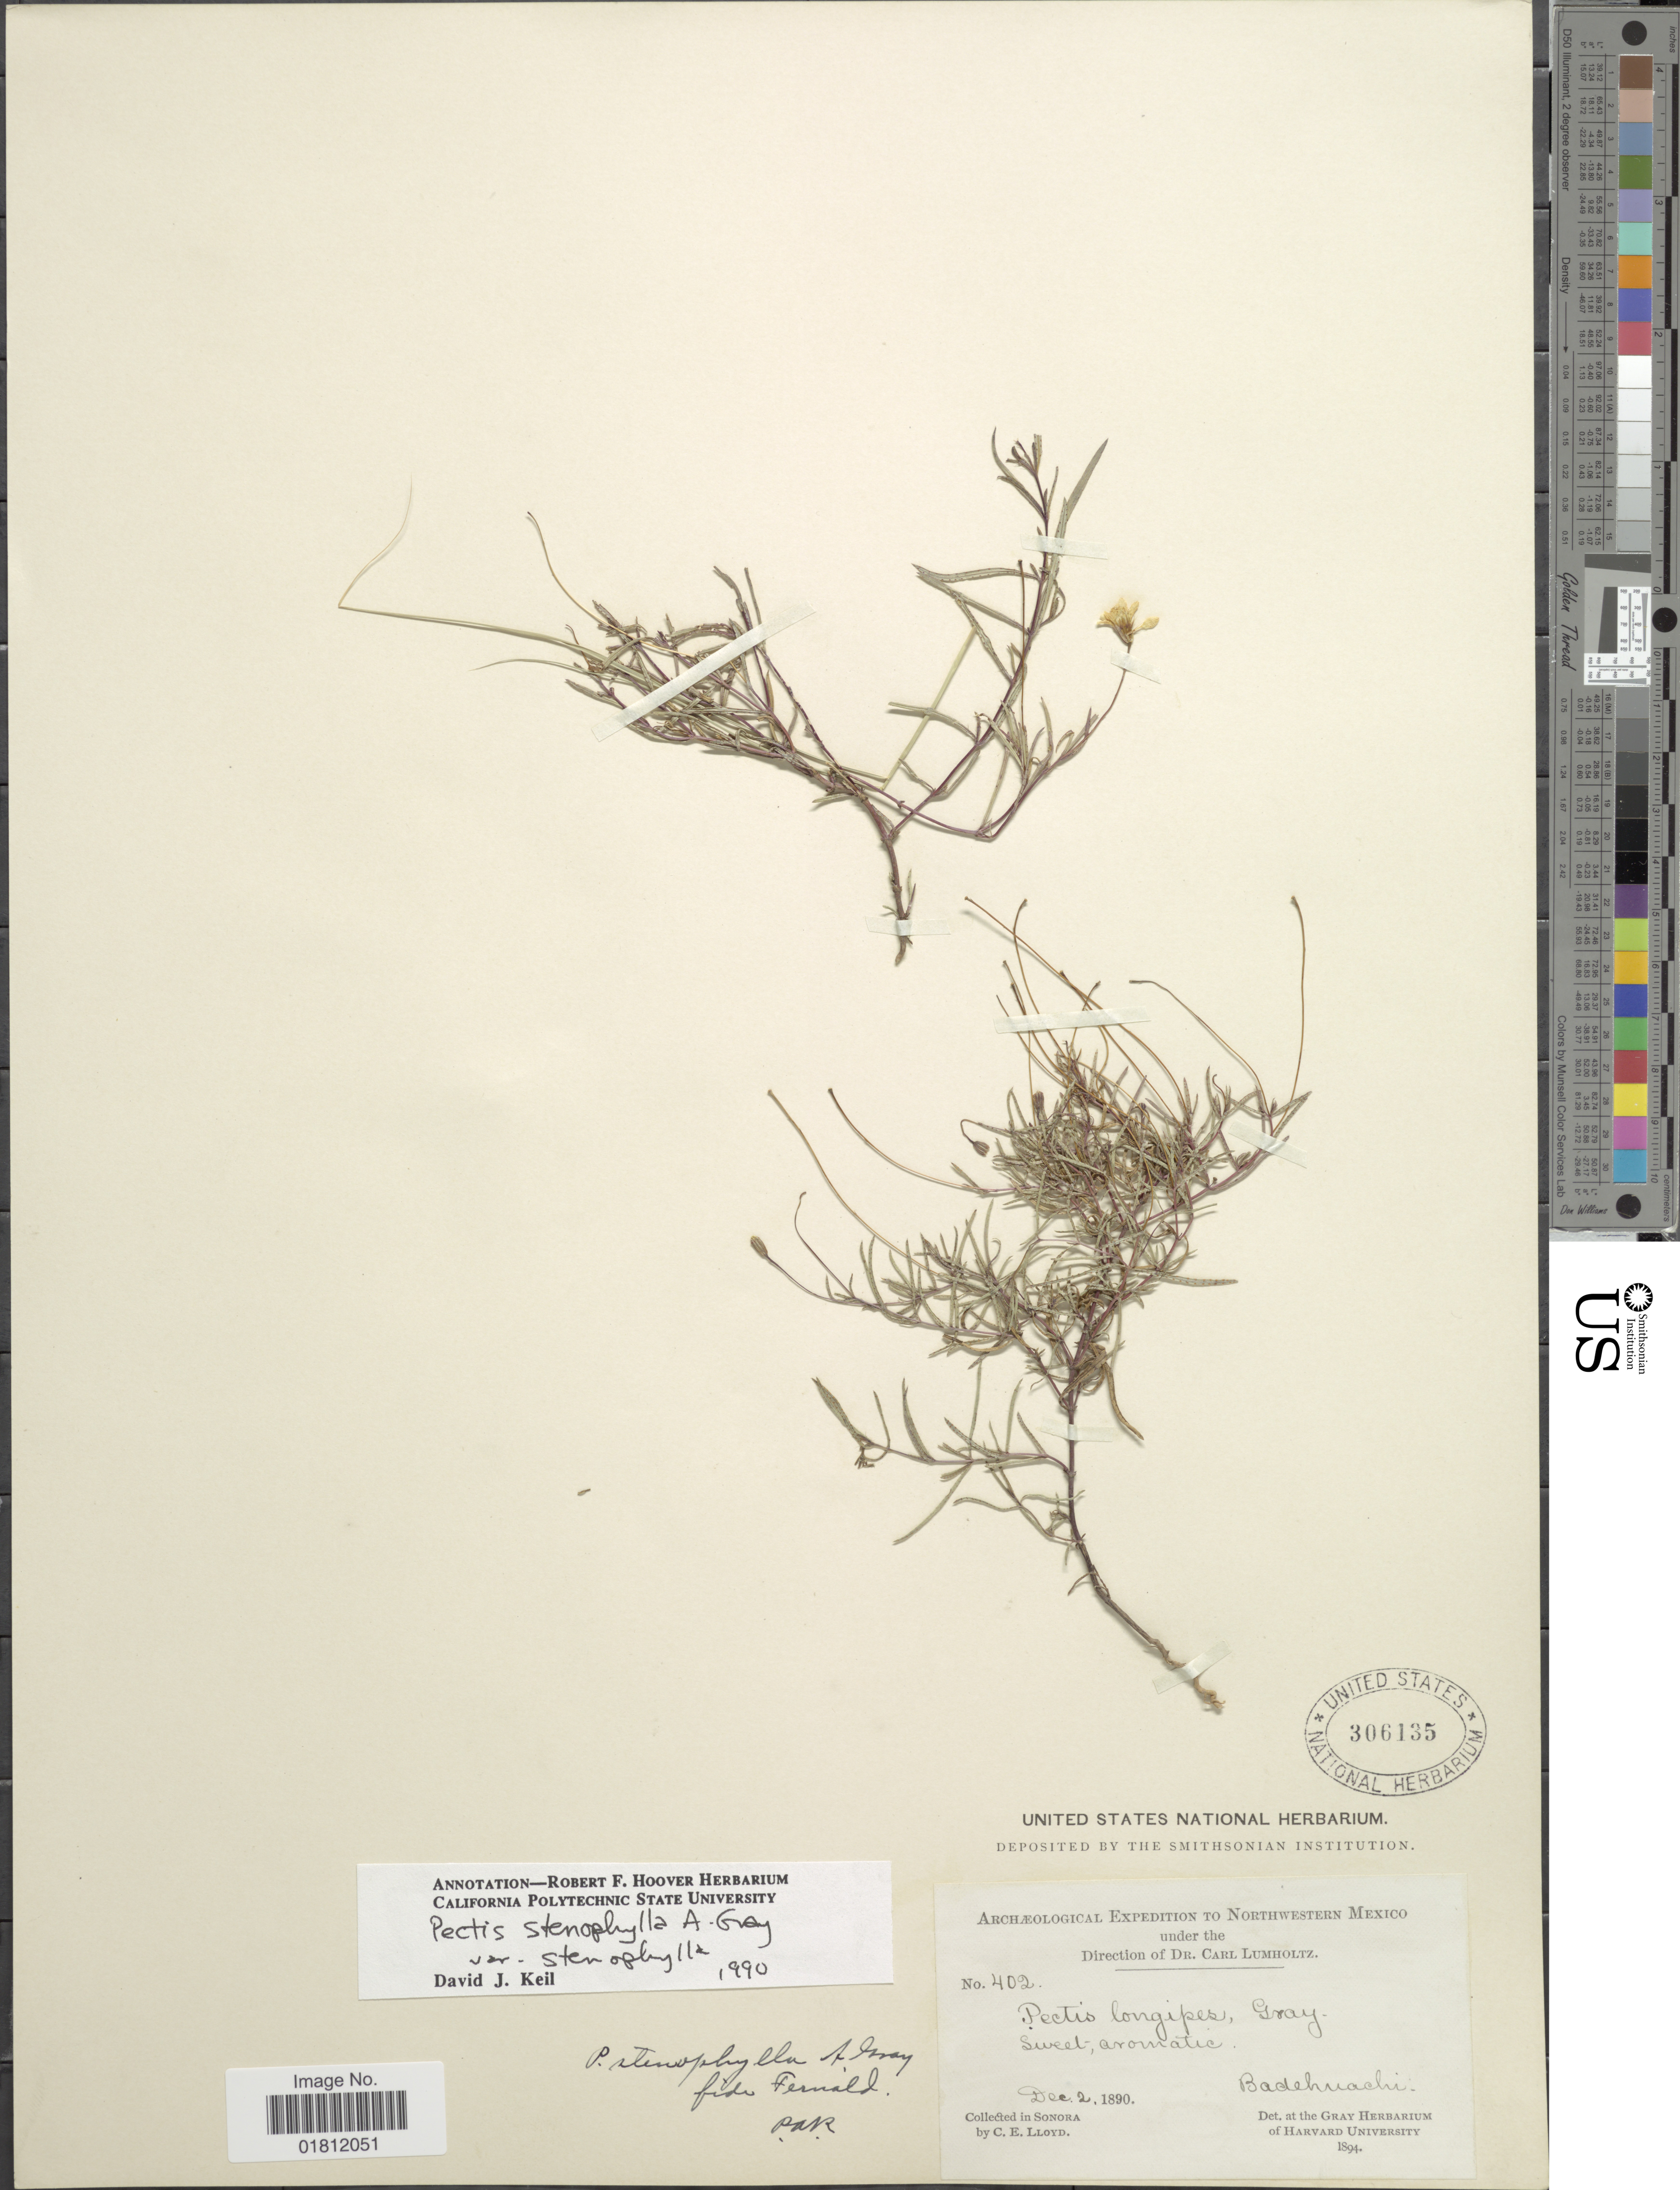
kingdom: Plantae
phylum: Tracheophyta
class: Magnoliopsida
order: Asterales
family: Asteraceae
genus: Pectis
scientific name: Pectis stenophylla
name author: A. Gray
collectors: Lloyd, C. E.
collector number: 402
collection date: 1890-12-02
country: Mexico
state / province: Sonora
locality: Badehuachi.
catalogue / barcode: US 306135